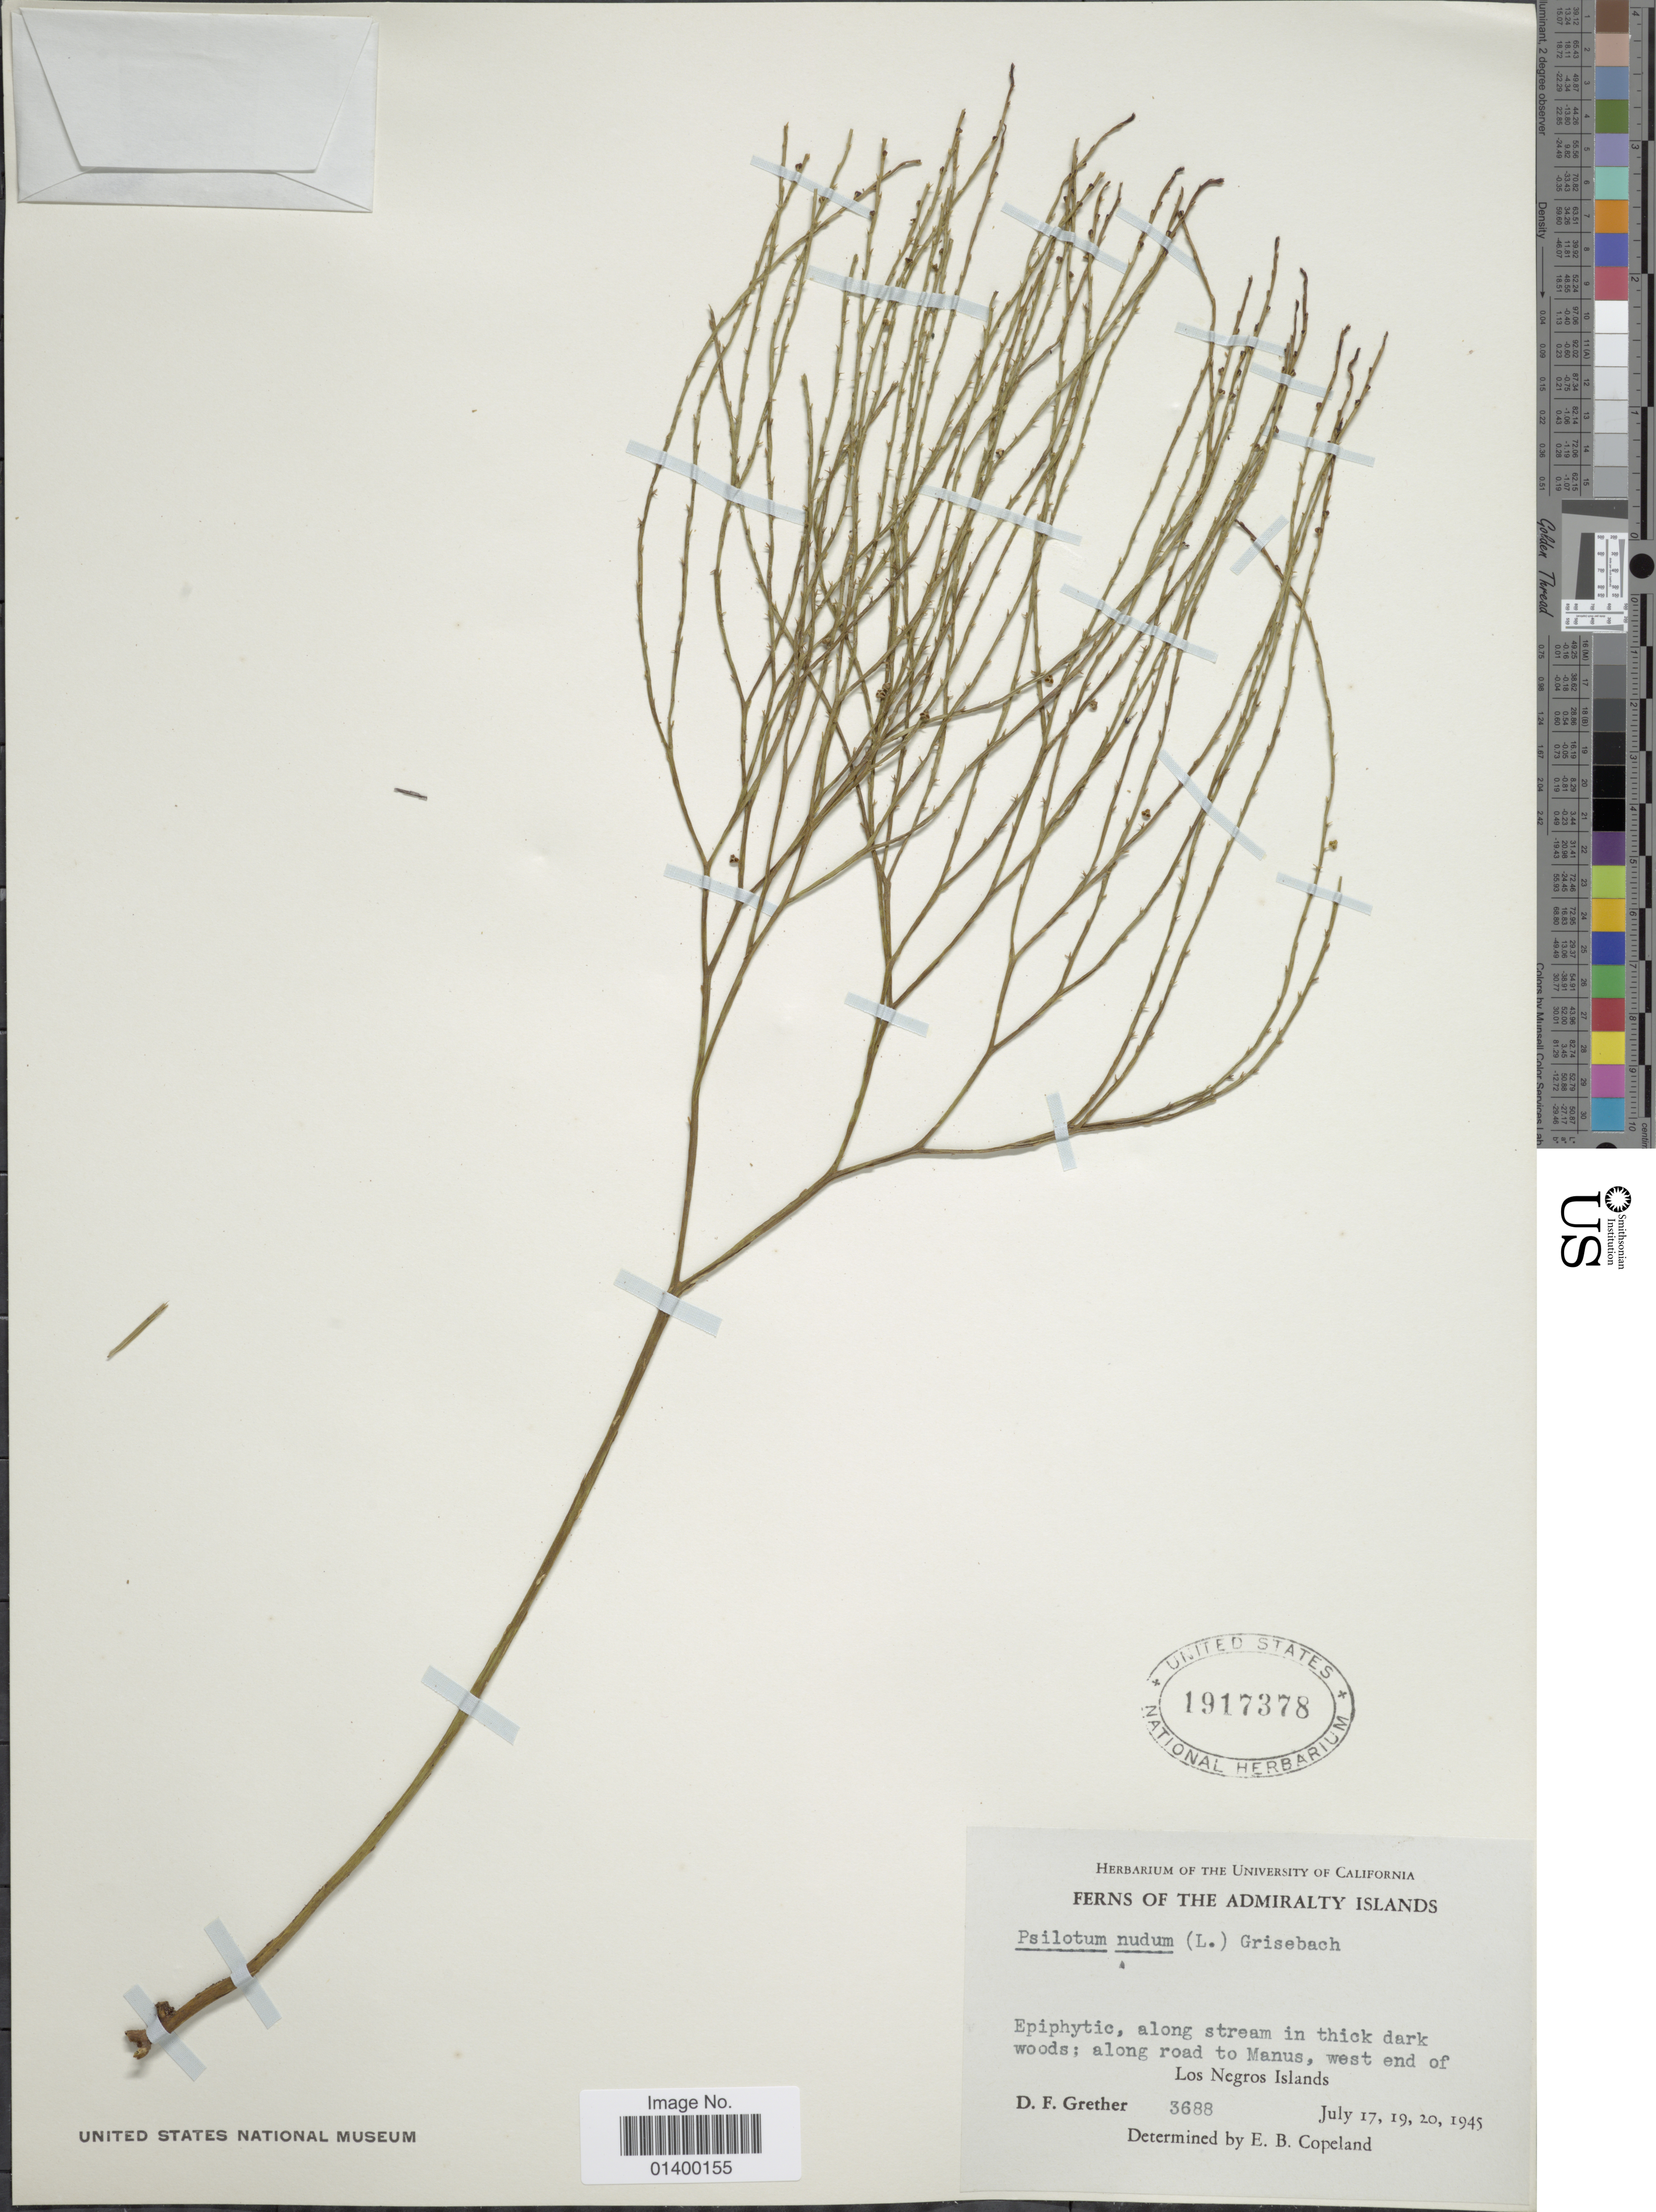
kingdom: Plantae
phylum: Tracheophyta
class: Polypodiopsida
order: Psilotales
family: Psilotaceae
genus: Psilotum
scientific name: Psilotum nudum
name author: (L.) P. Beauv.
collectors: D. F. Grether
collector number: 3688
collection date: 1945-07-17/1945-07-20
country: Papua New Guinea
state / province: Manus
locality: Admiralty Islands, along road to Manus, west end of Los Negros Islands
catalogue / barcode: US 1917378